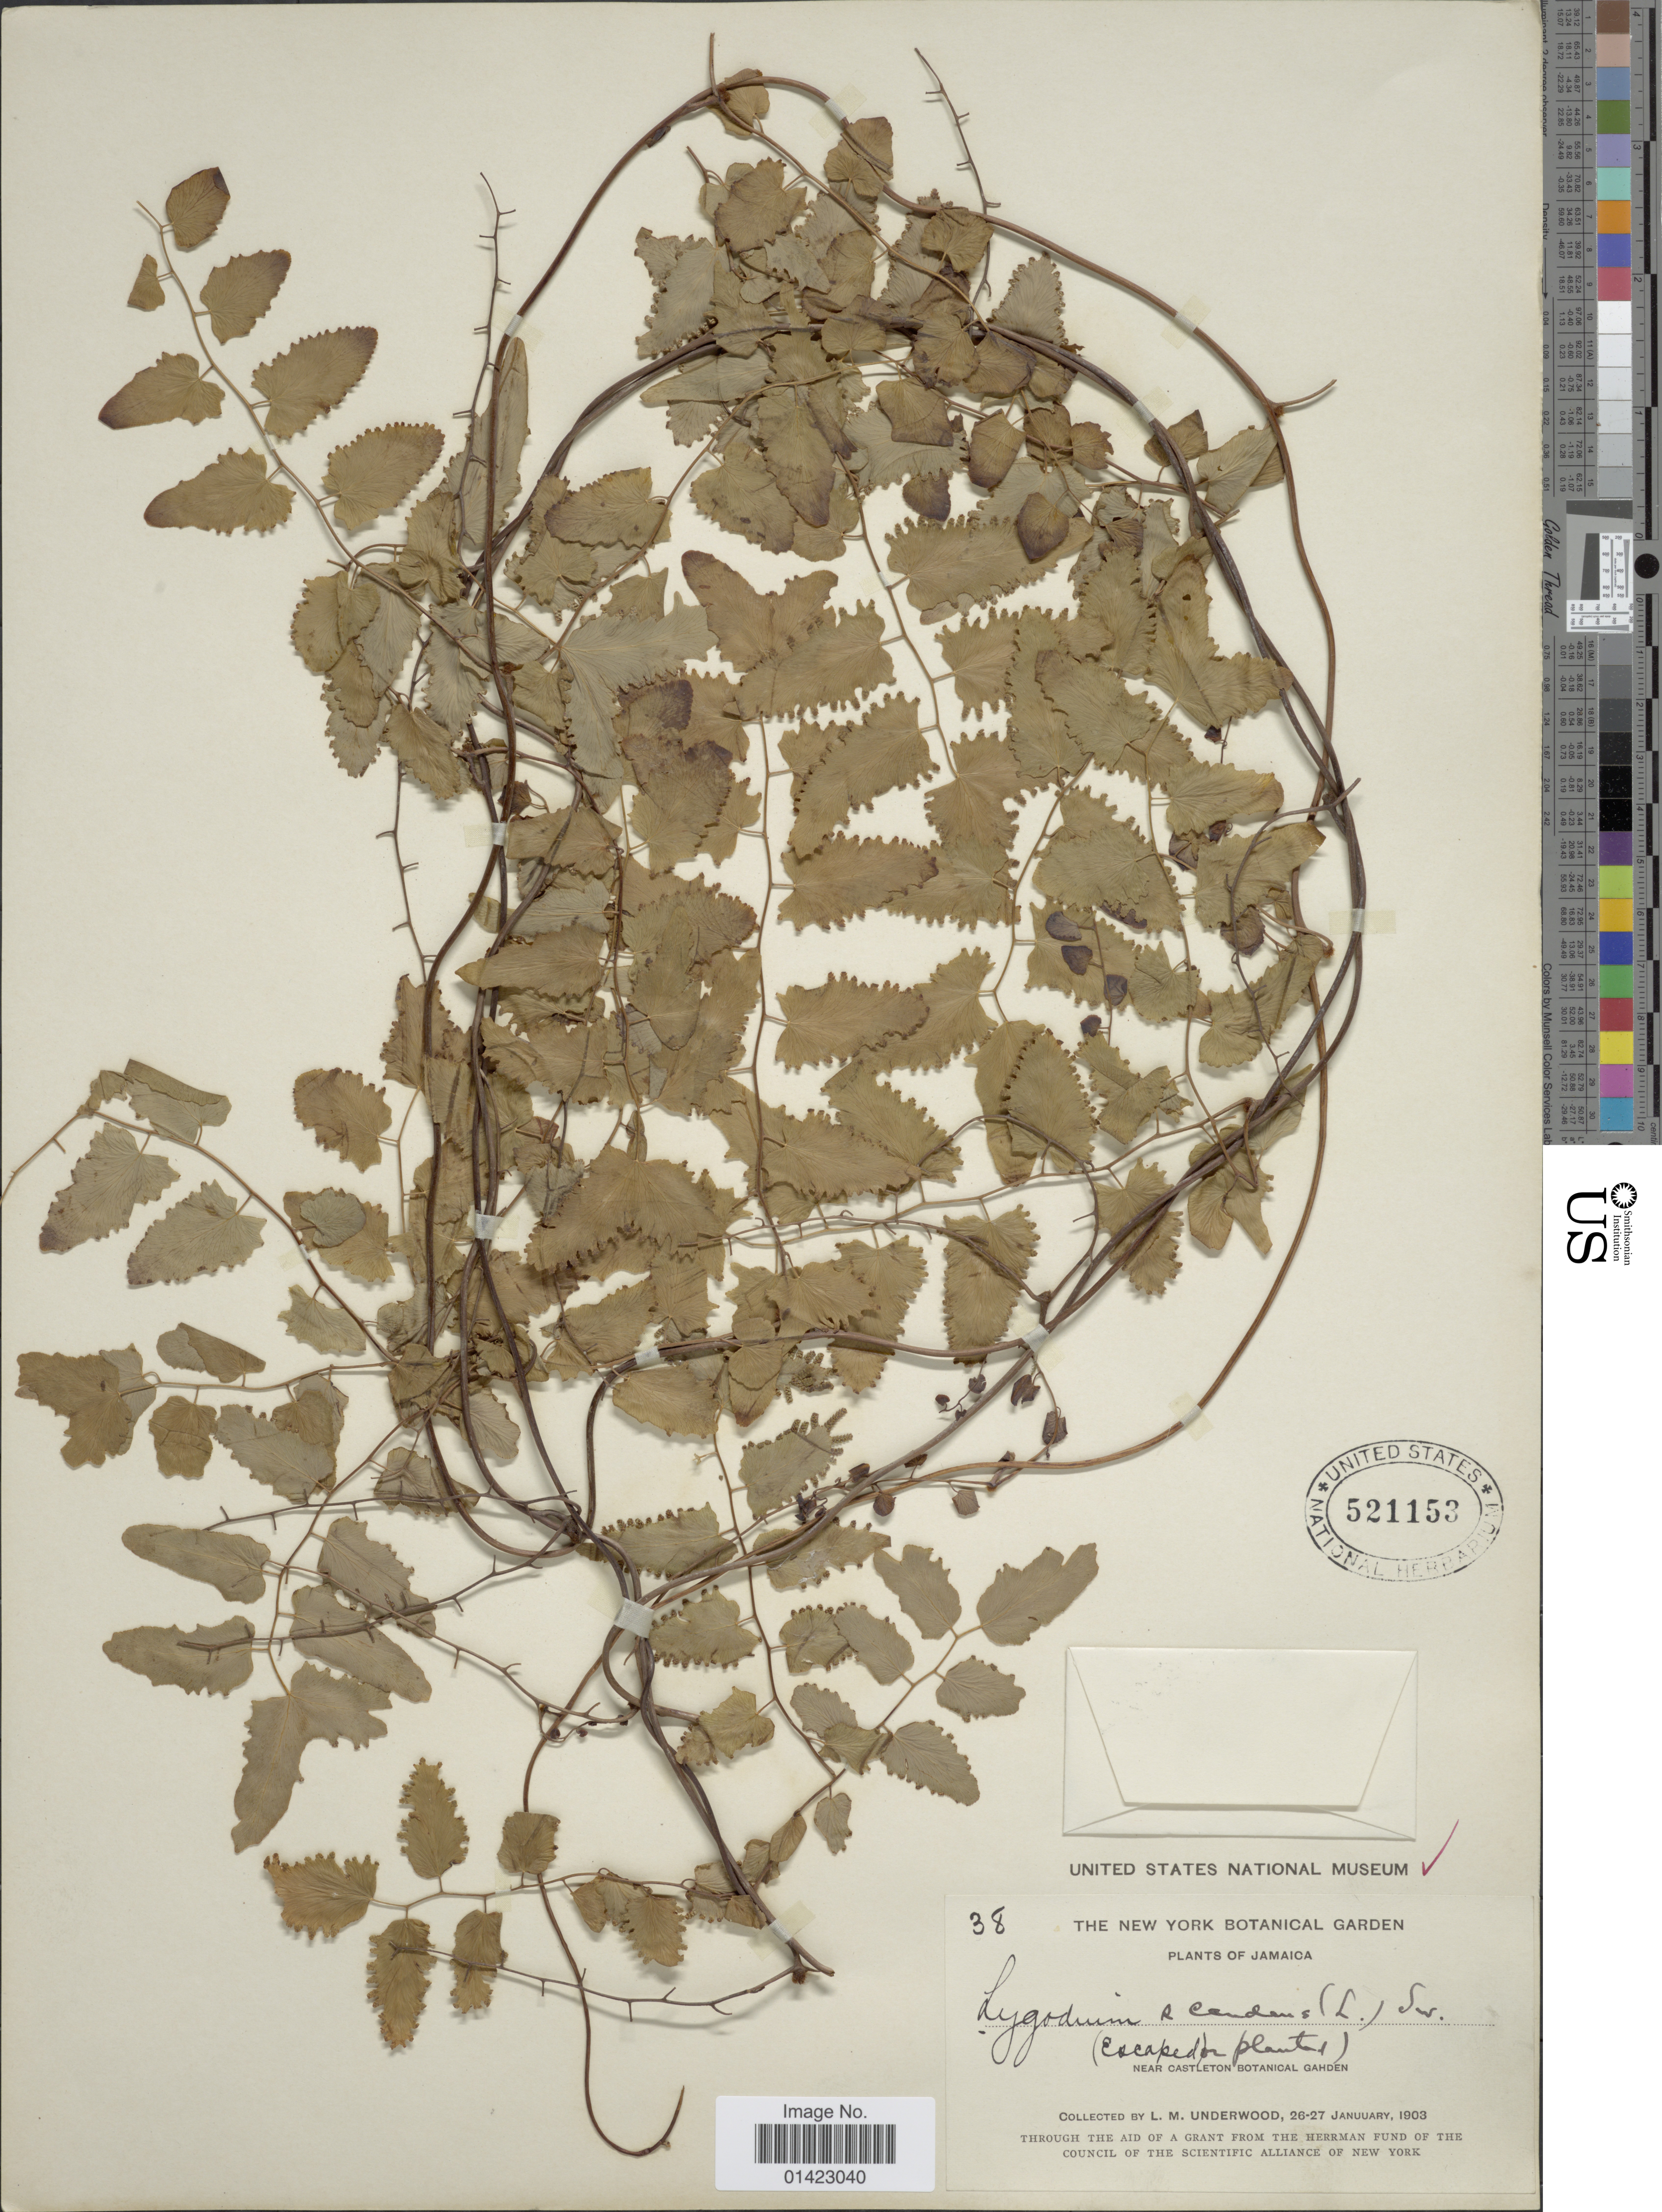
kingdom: Plantae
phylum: Tracheophyta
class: Polypodiopsida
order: Schizaeales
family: Lygodiaceae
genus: Lygodium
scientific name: Lygodium microphyllum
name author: (Cav.) R. Br.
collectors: L. M. Underwood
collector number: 38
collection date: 1903-01-26/1903-01-27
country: Jamaica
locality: Jamaica, Near Castelton Botanical Garden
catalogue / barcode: US 521153